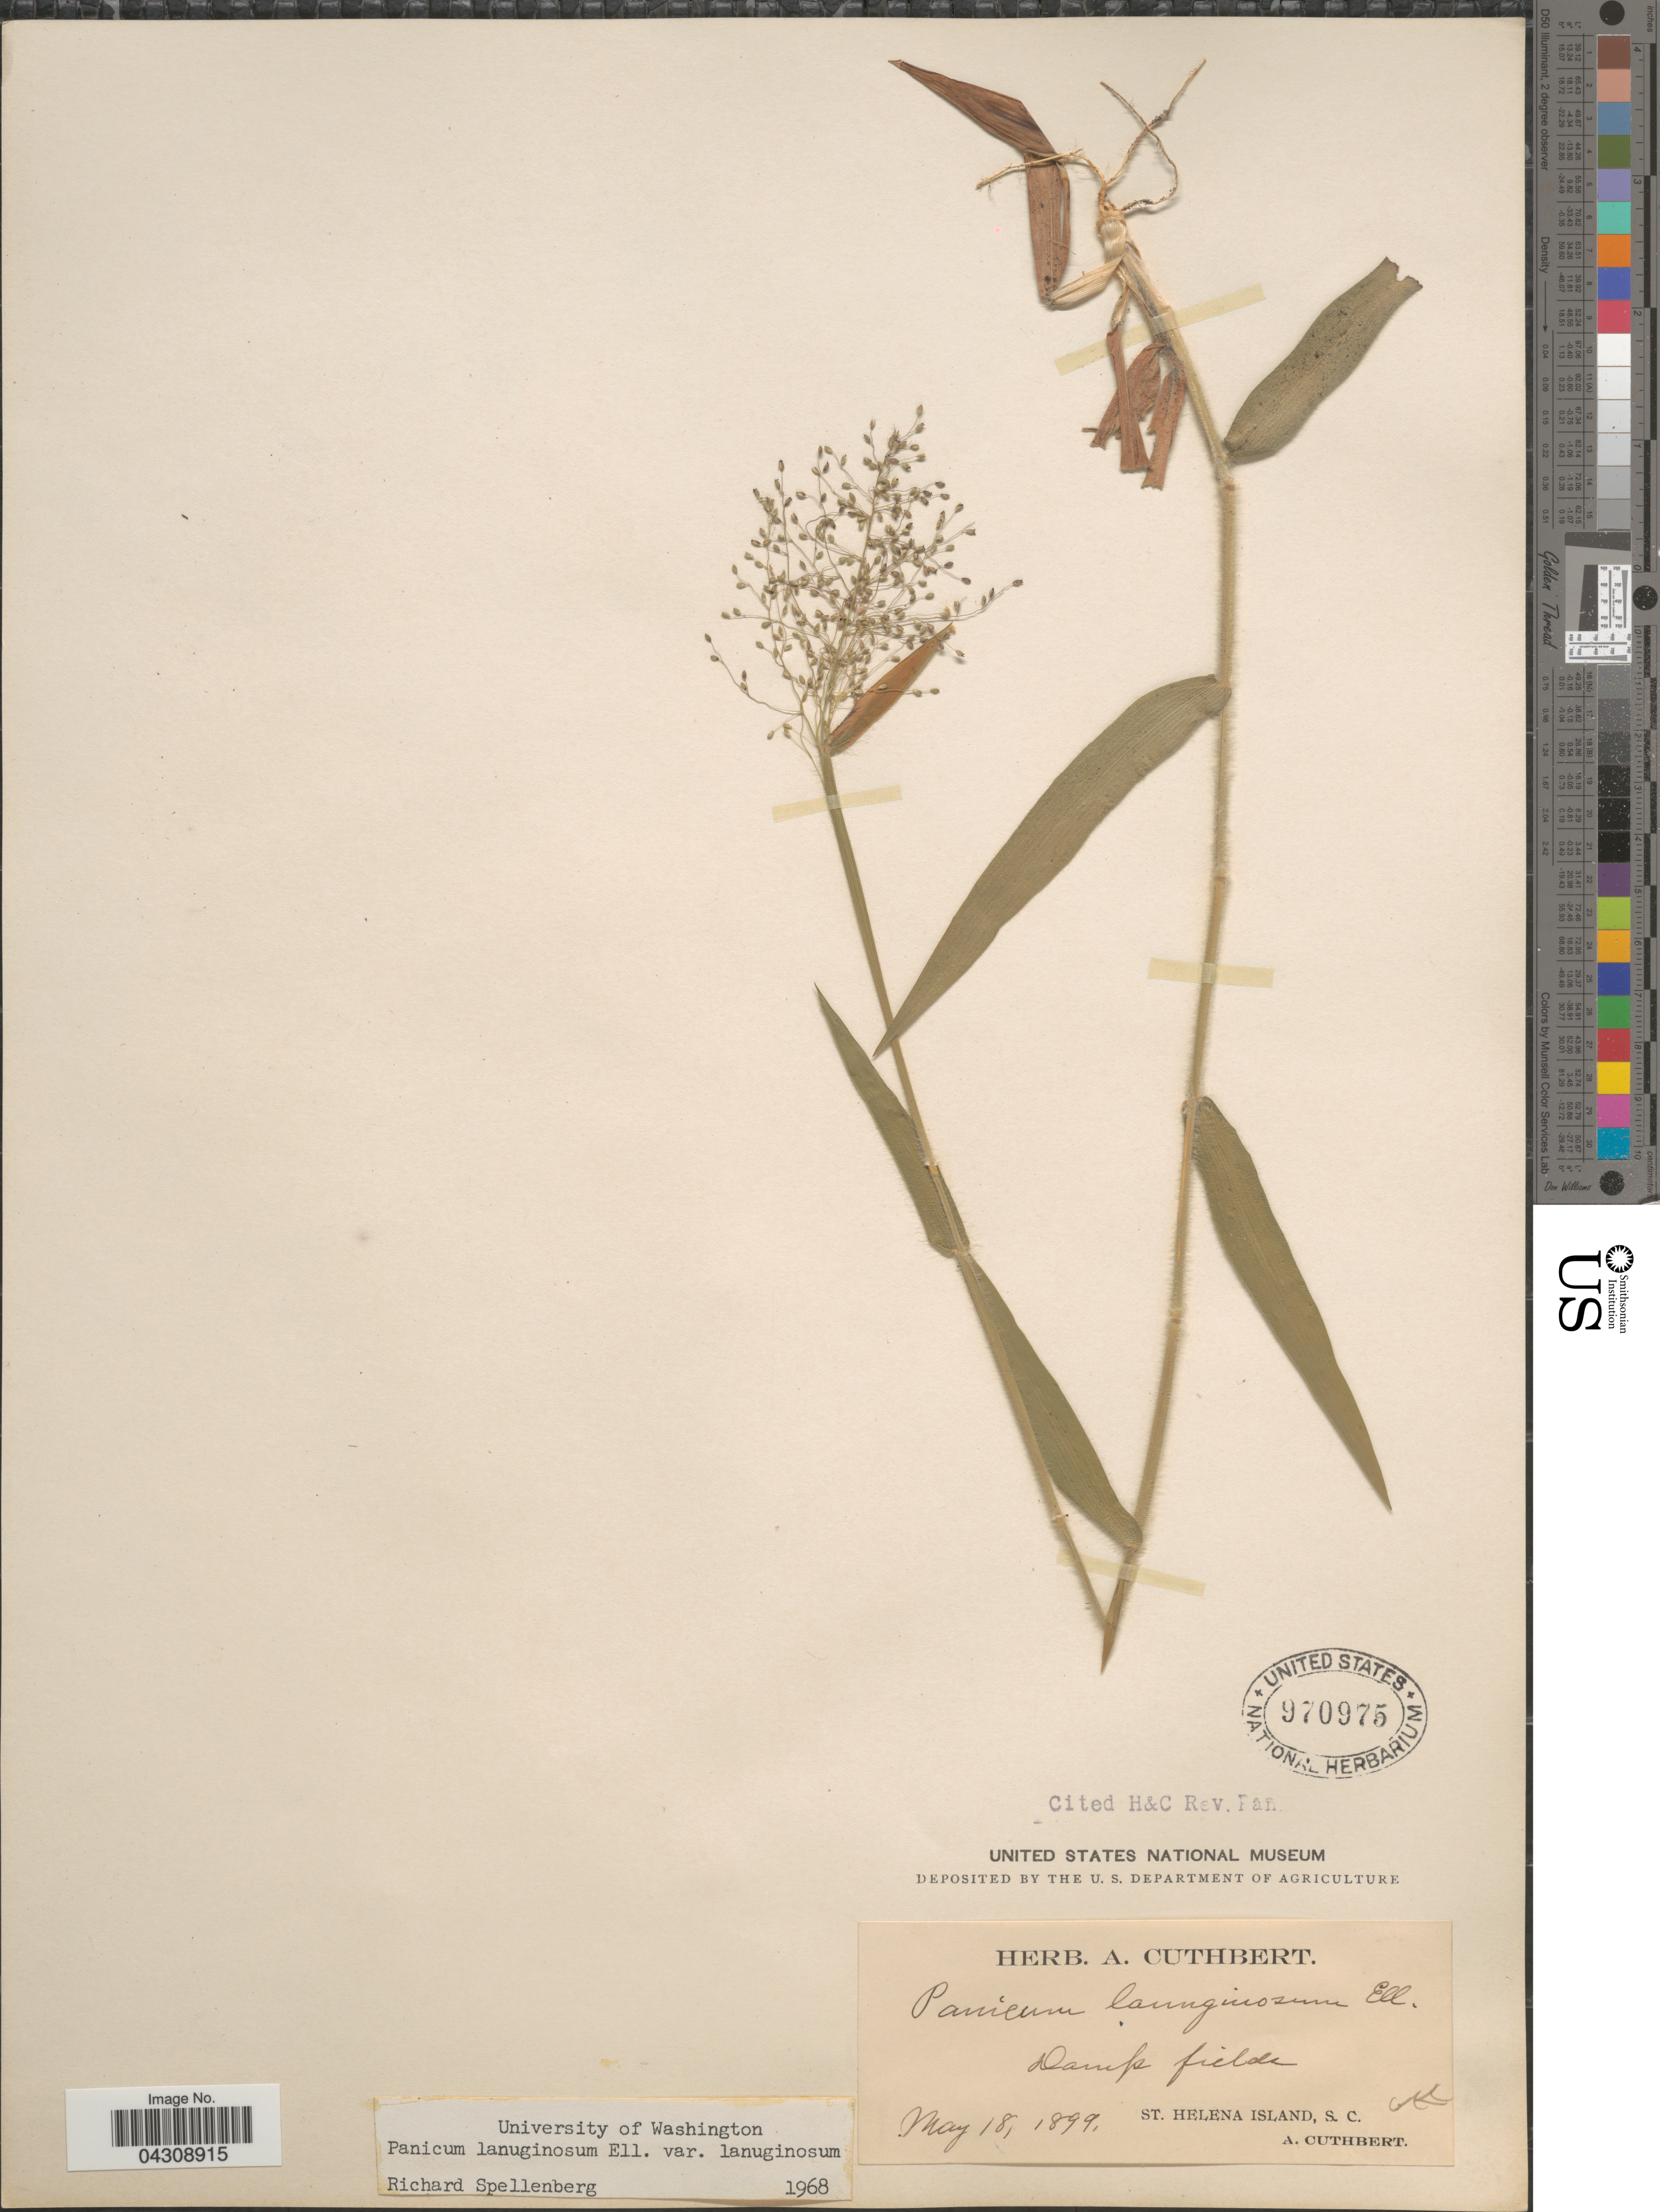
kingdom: Plantae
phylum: Tracheophyta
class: Liliopsida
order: Poales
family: Poaceae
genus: Dichanthelium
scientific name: Dichanthelium acuminatum var. acuminatum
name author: (Sw.) Gould & C.A. Clark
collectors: A. Cuthbert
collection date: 1899-05-18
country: United States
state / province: South Carolina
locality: Damp fields. St. Helena Island.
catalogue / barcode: US 970975